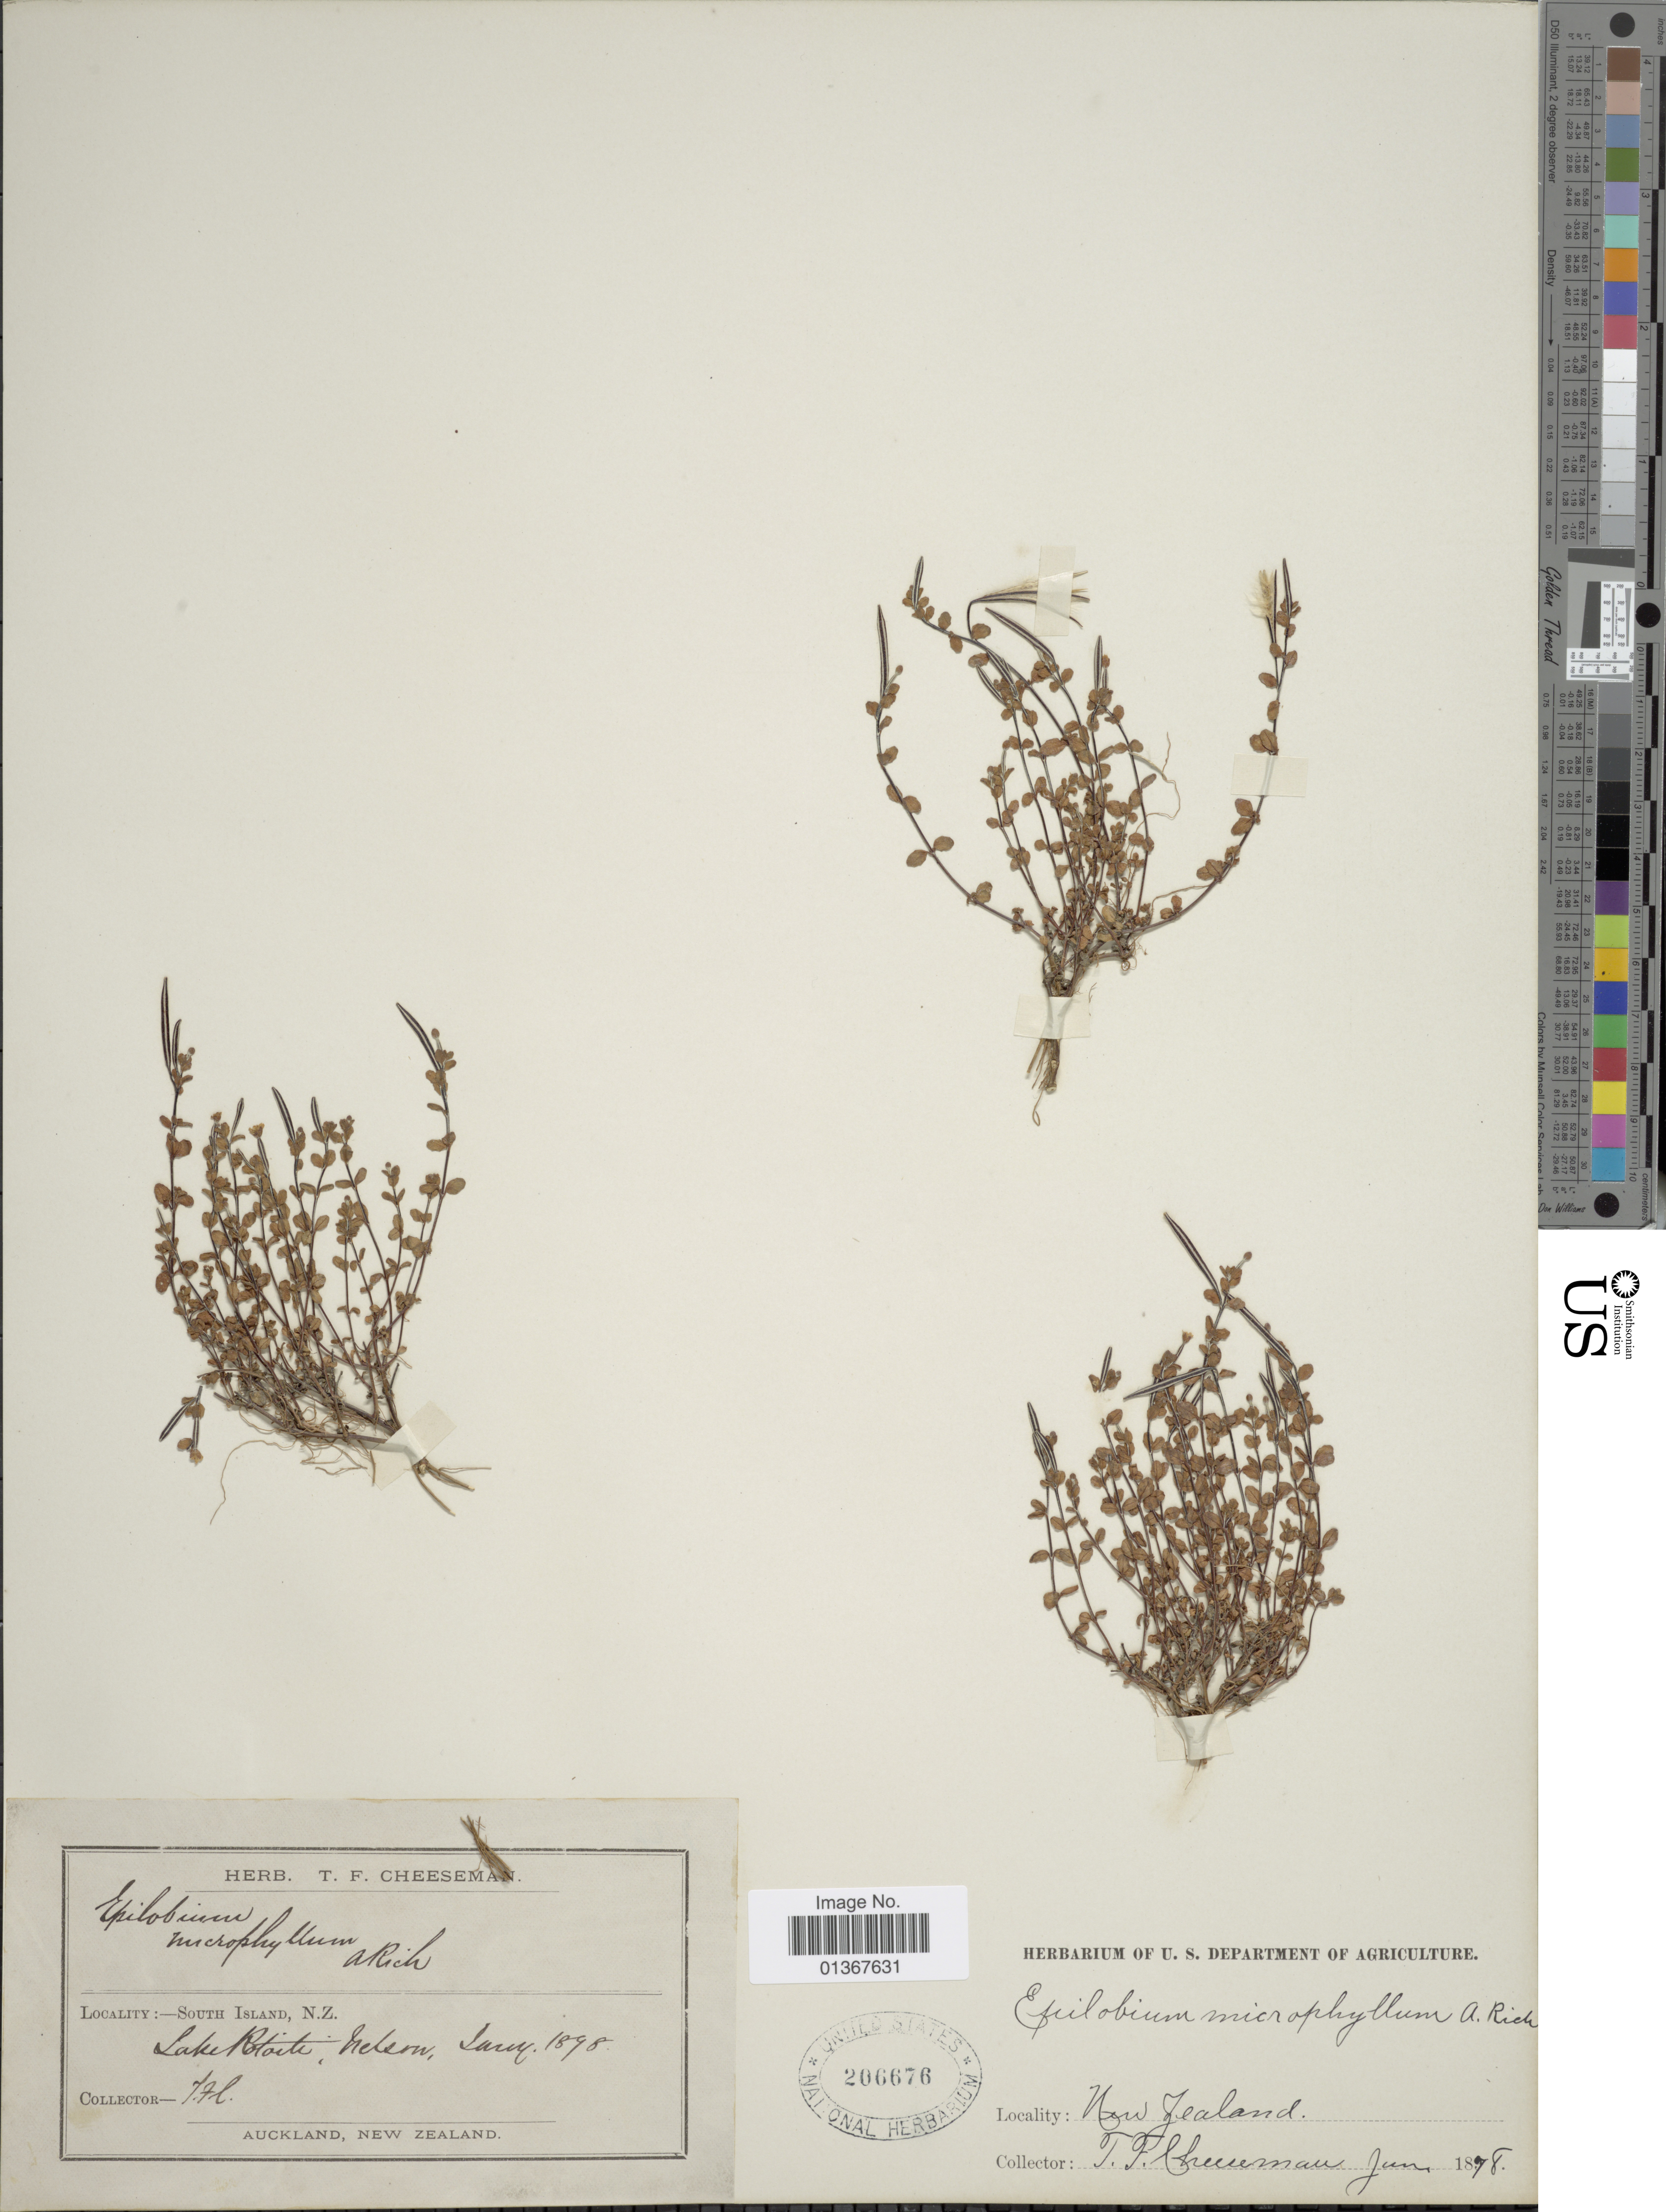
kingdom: Plantae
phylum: Tracheophyta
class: Magnoliopsida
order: Myrtales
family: Onagraceae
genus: Epilobium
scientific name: Epilobium microphyllum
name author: A. Rich.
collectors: T. F. Cheeseman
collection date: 1898-06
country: New Zealand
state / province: Nelson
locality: South Island, Lake [illegible text].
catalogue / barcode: US 206676